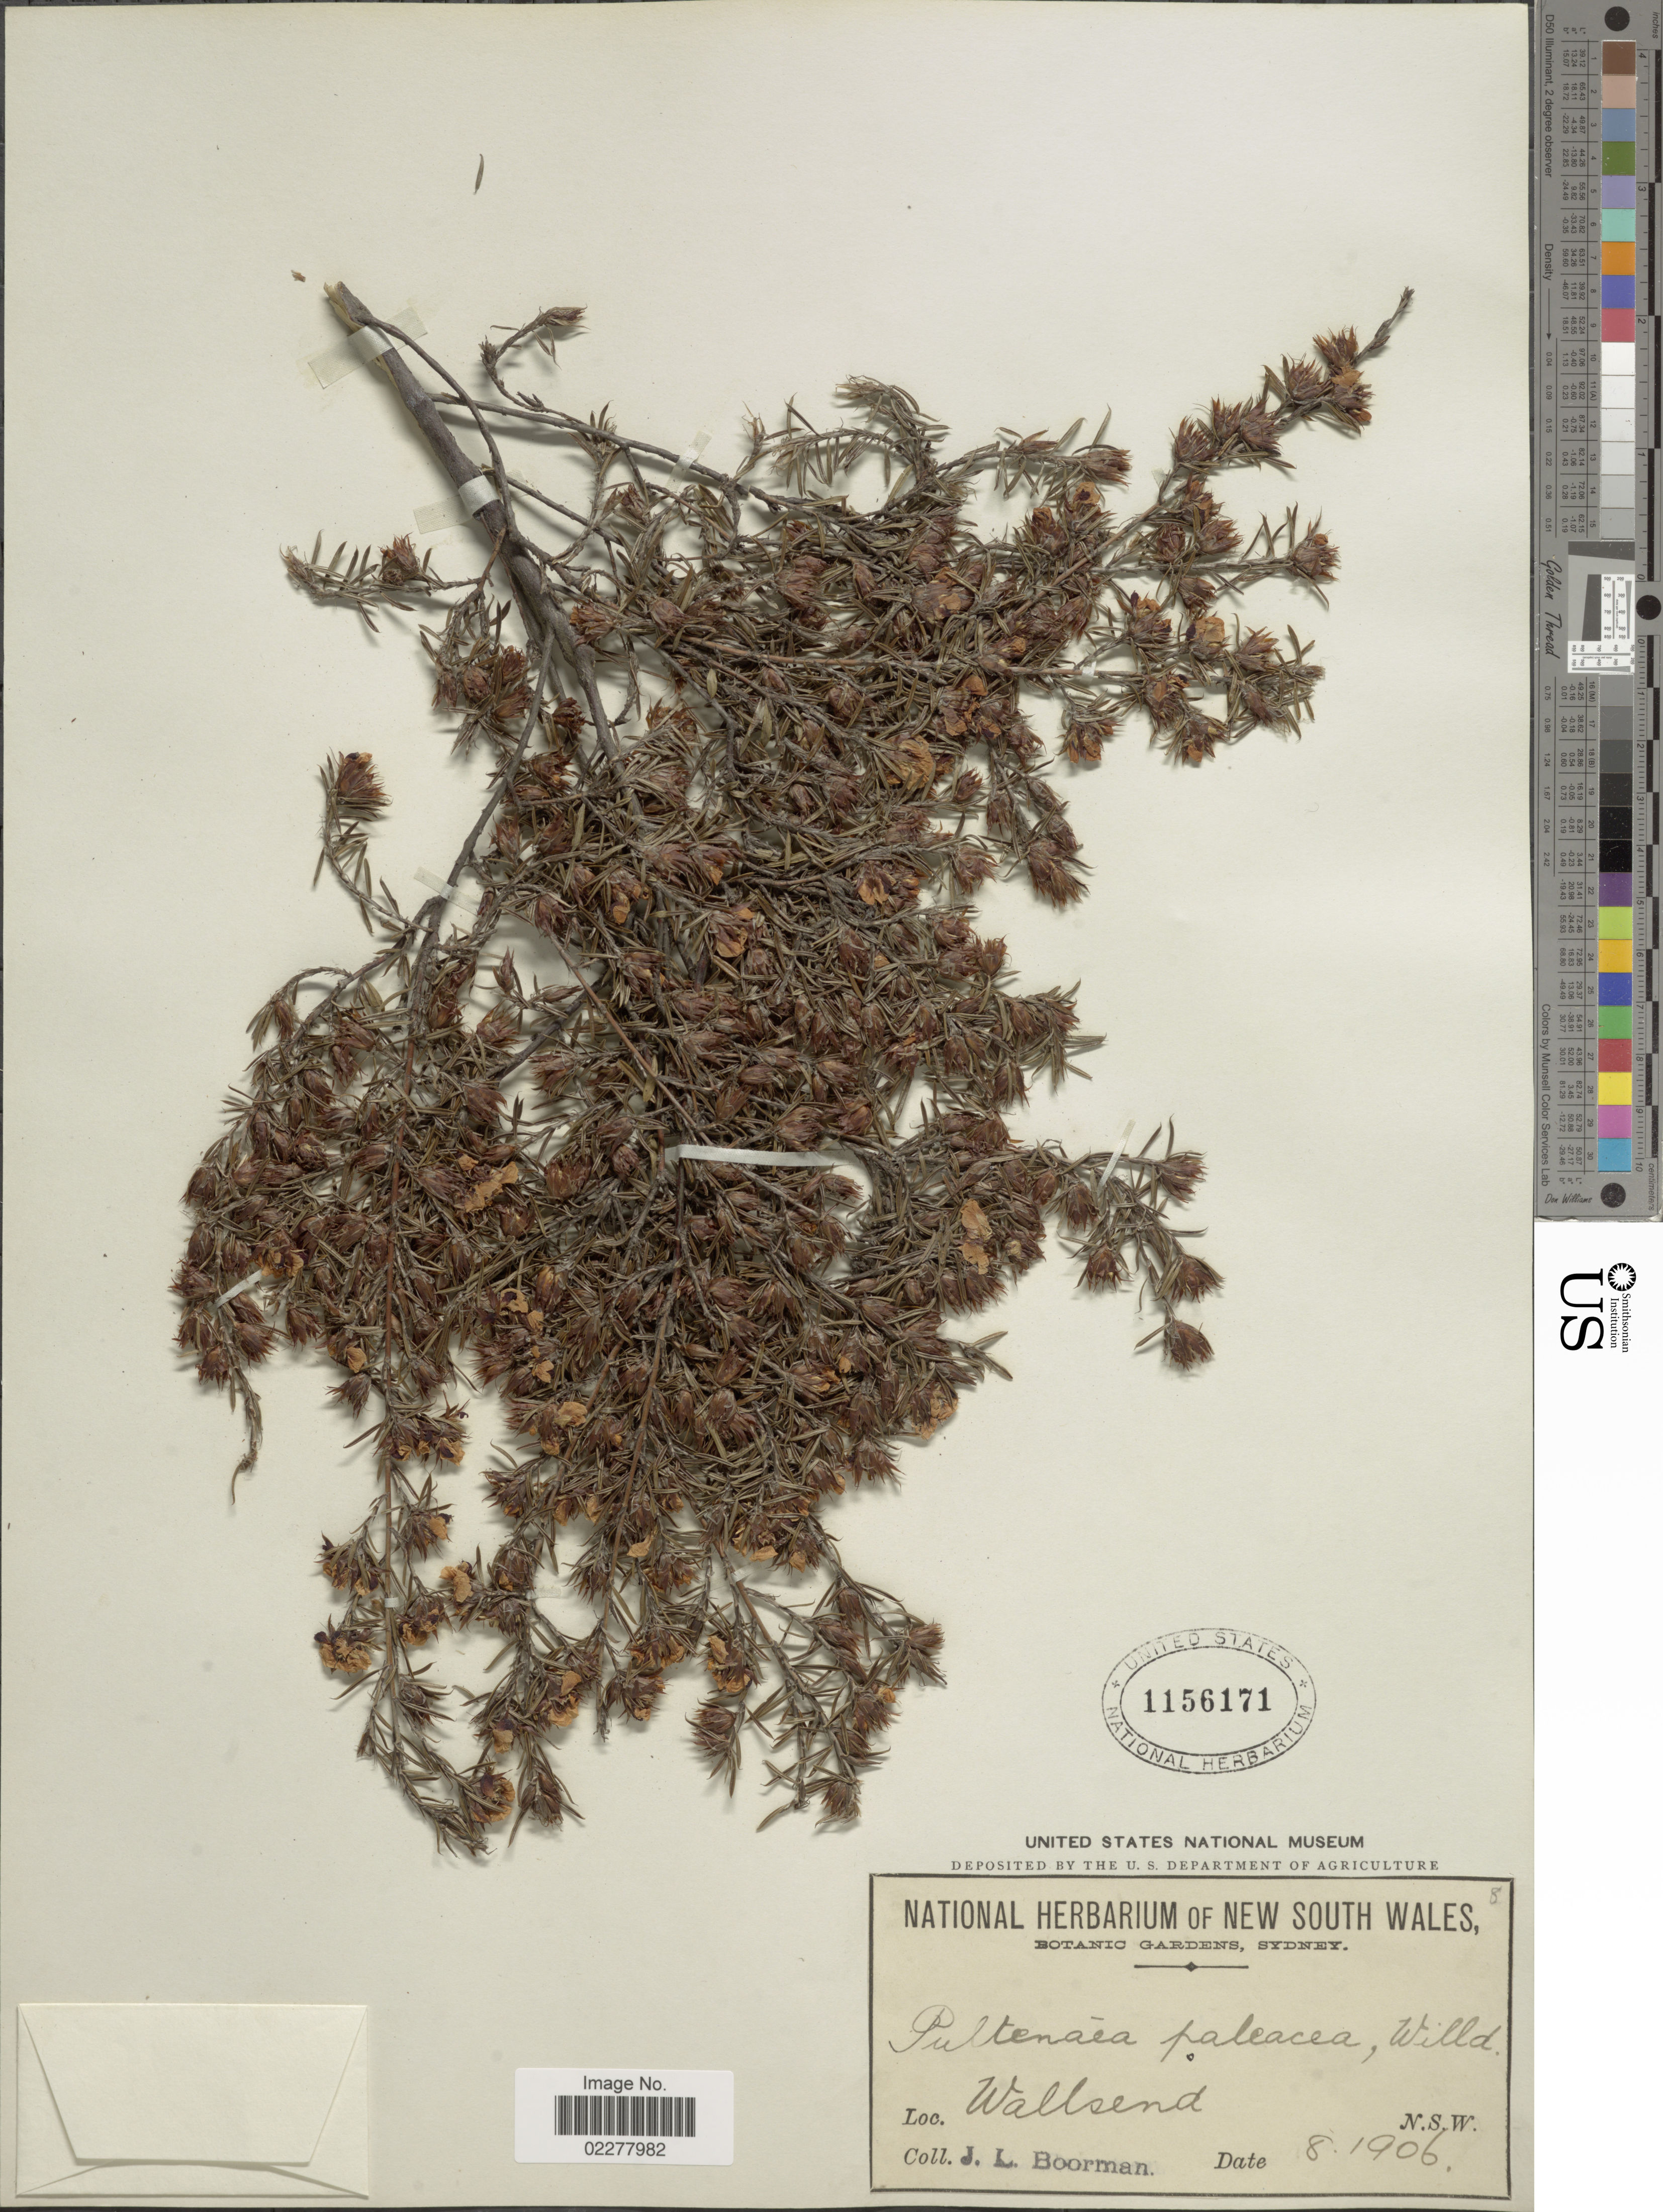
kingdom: Plantae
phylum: Tracheophyta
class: Magnoliopsida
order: Fabales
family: Fabaceae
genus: Pultenaea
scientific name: Pultenaea paleacea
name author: Willd.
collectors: J. Boorman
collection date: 1906-08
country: Australia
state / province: New South Wales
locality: Wallsend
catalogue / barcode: US 1156171